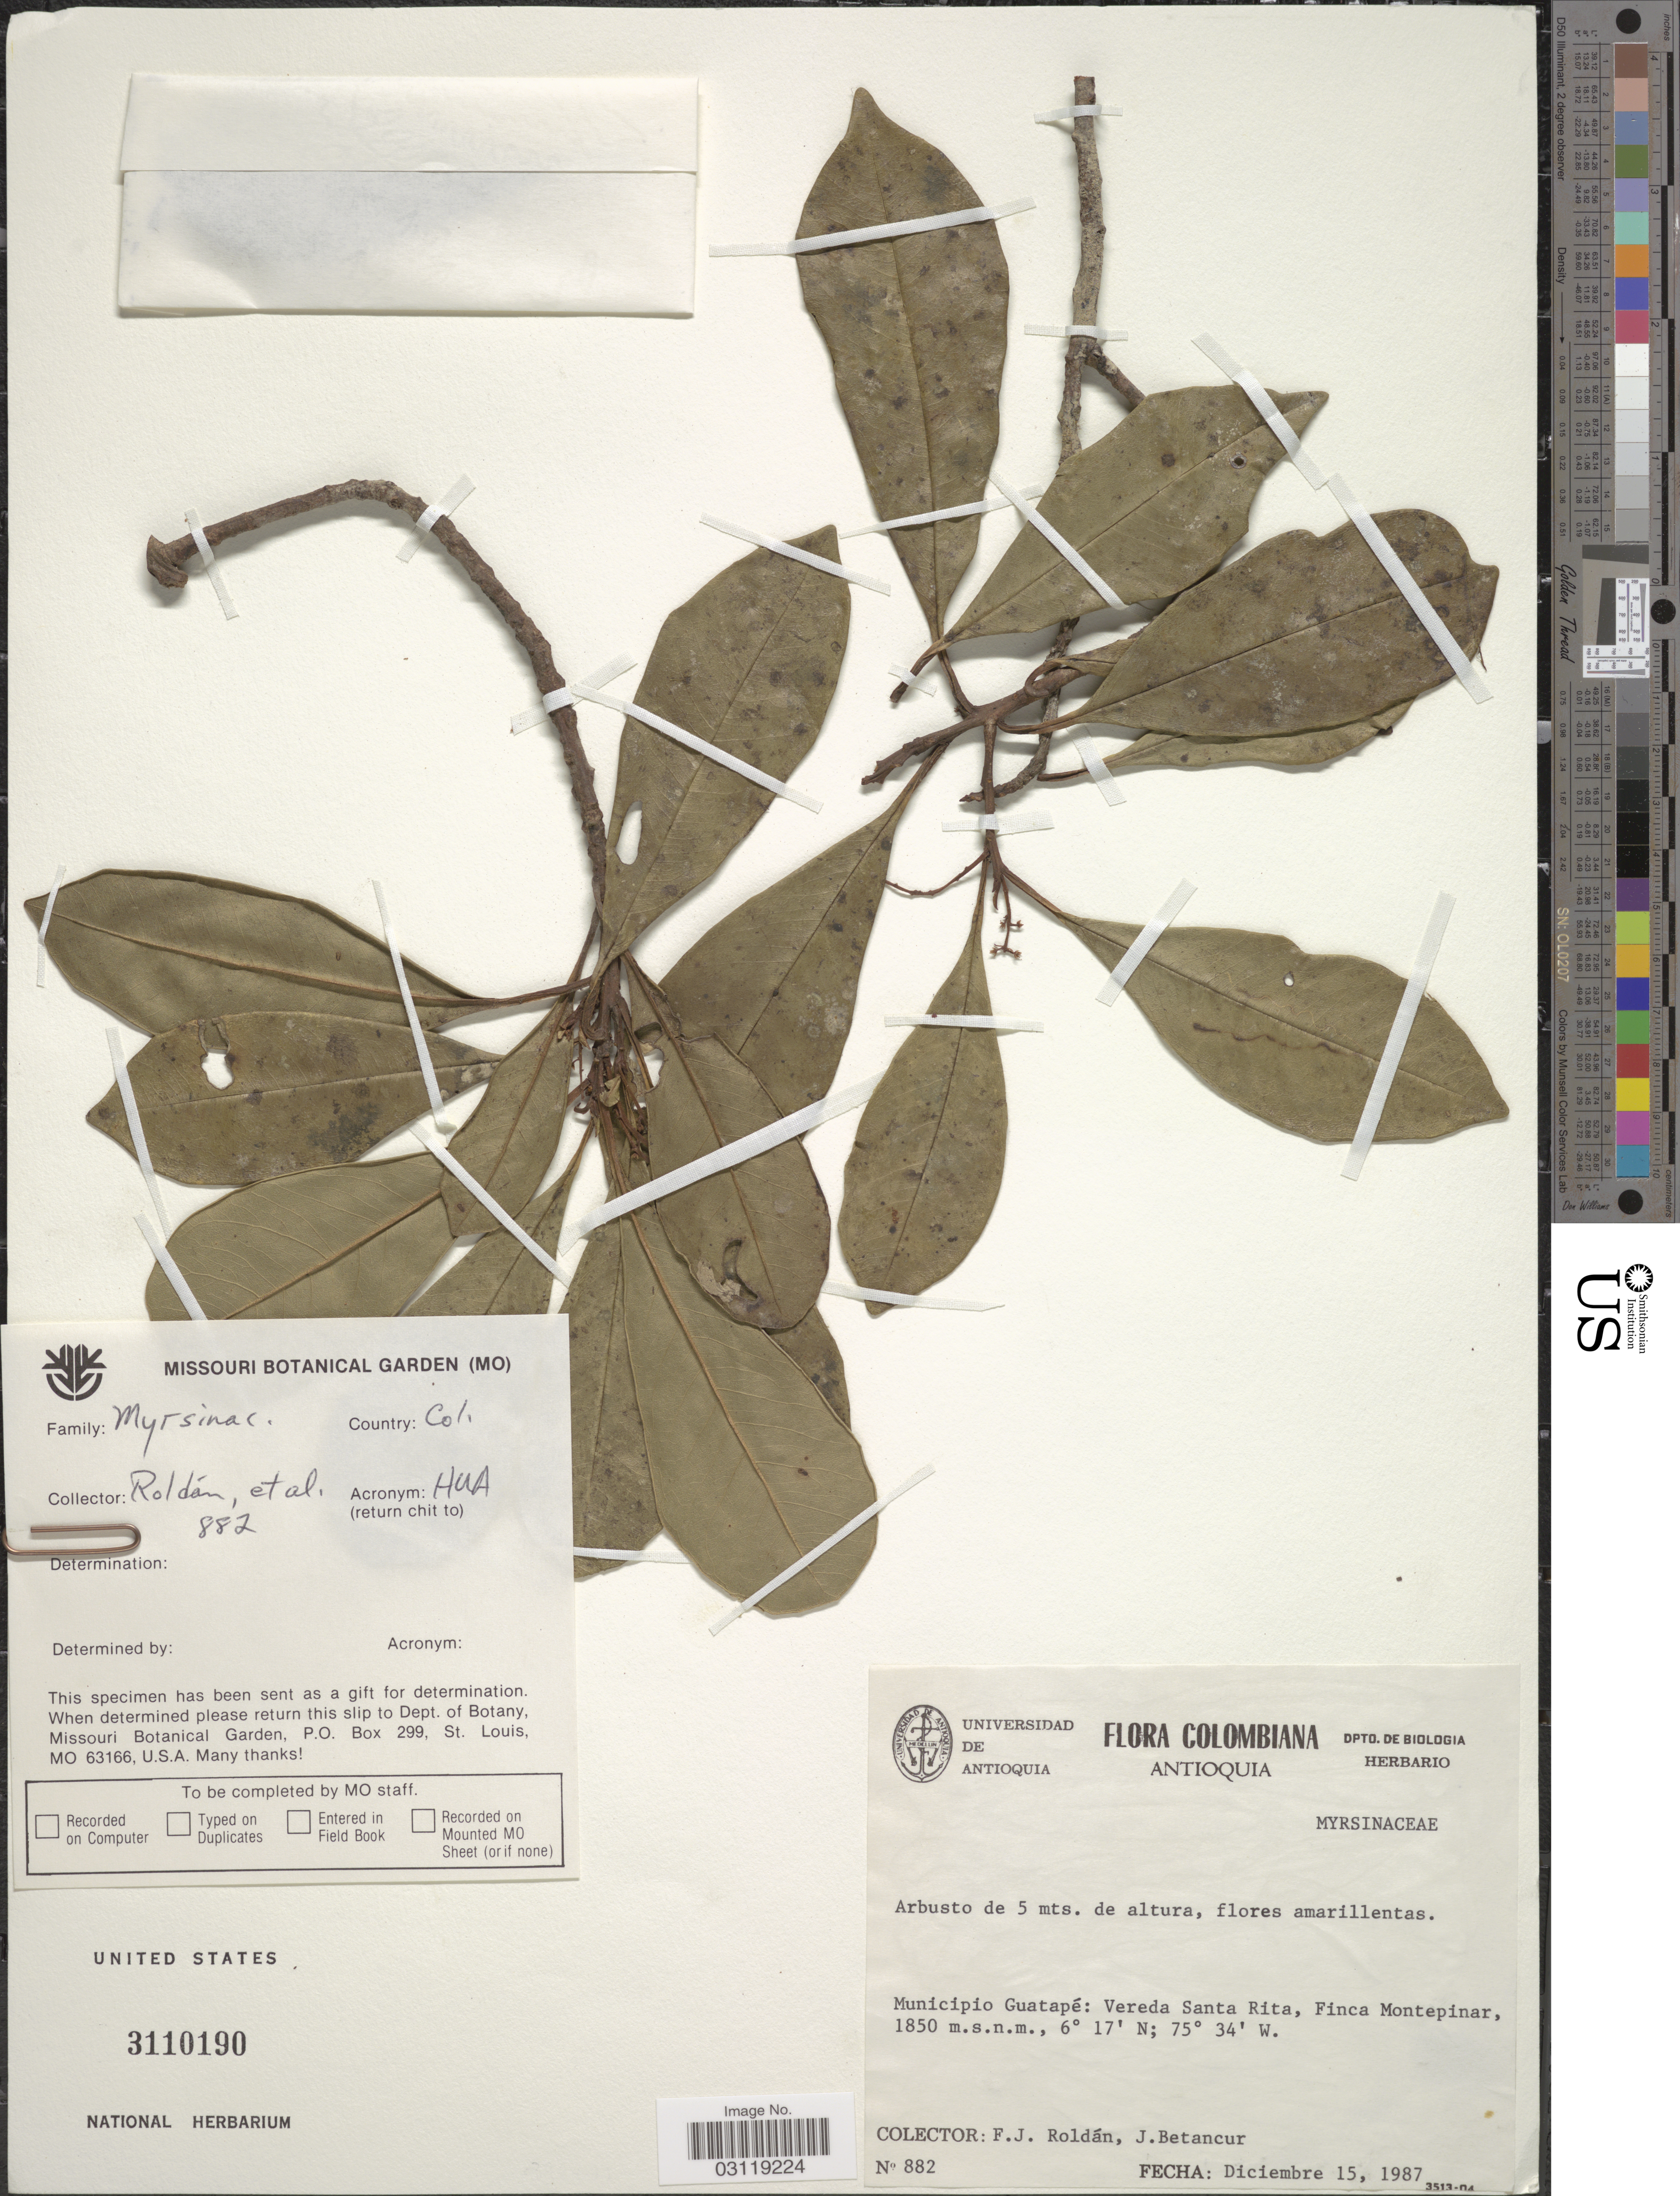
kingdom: Plantae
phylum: Tracheophyta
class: Magnoliopsida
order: Ericales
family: Primulaceae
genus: Cybianthus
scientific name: Cybianthus peruvianus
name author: (A. DC.) Miq.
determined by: Pipoly, J. J.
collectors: F. J. Roldán & J. Betancur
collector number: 882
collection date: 1987-12-15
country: Colombia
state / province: Antioquia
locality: Municipio Guatapé: Vereda Santa Rita, Finca Montepinar.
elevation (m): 1850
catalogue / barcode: US 3110190